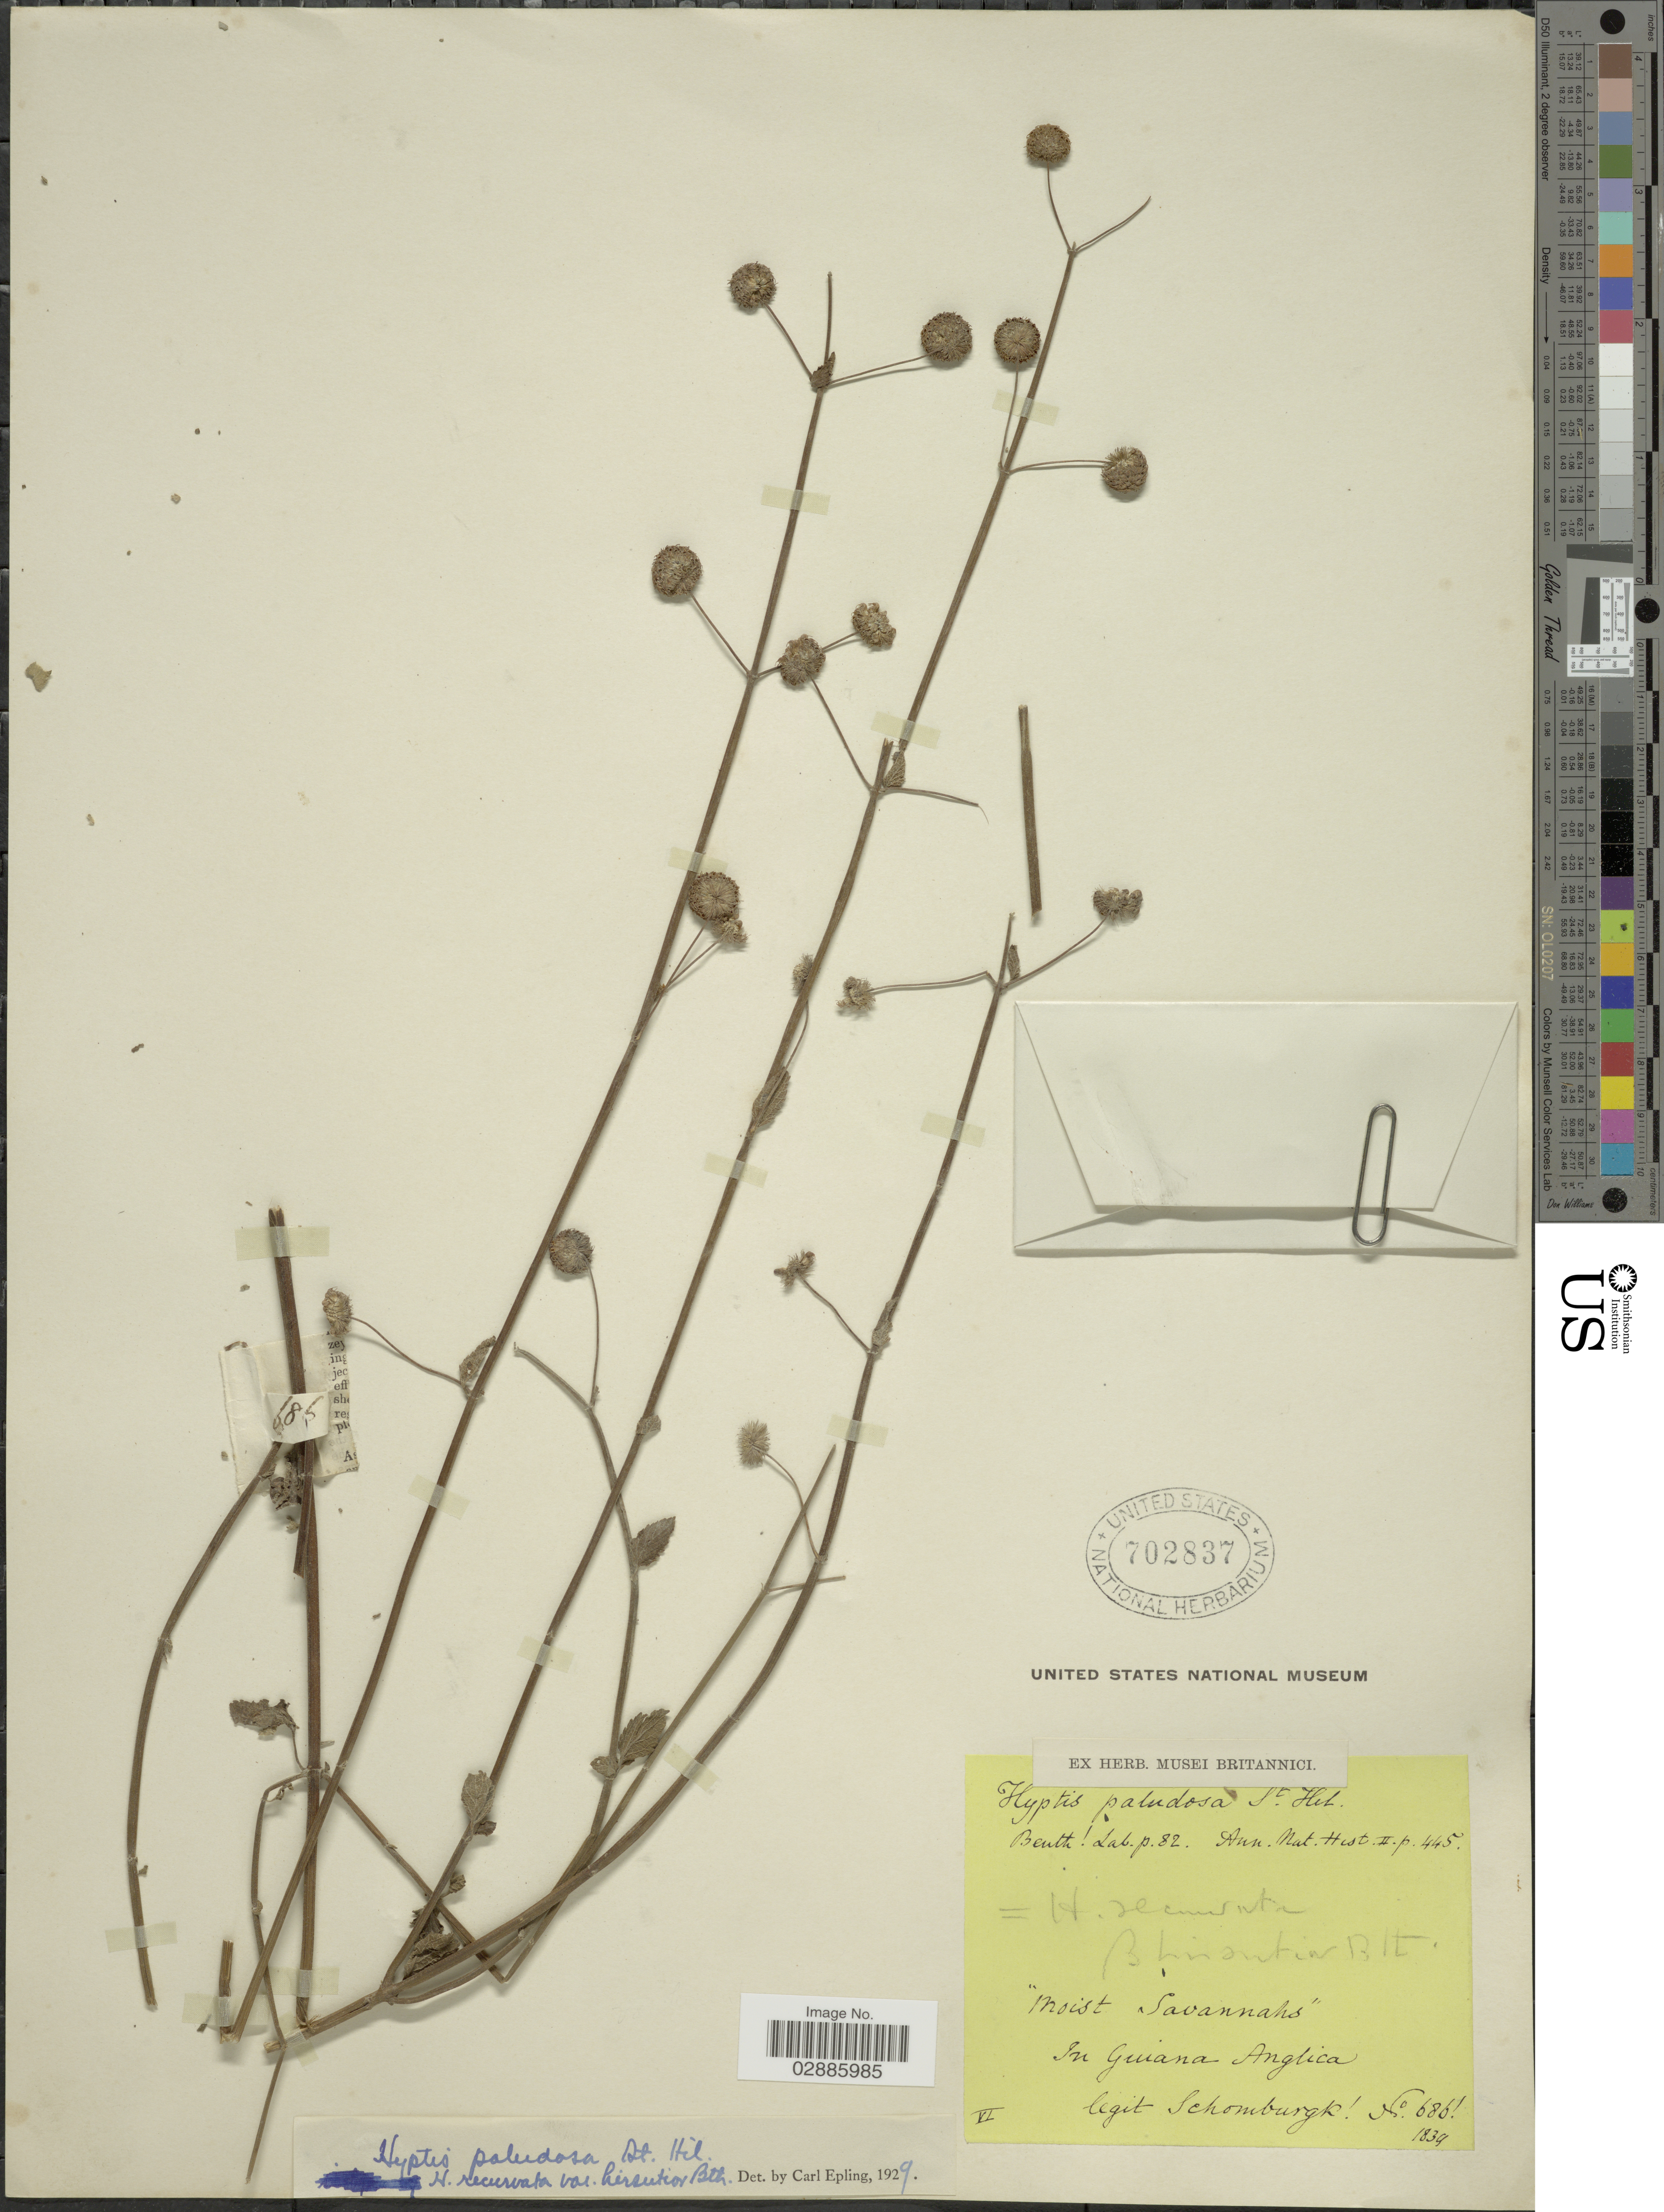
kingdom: Plantae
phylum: Tracheophyta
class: Magnoliopsida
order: Lamiales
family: Lamiaceae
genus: Hyptis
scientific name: Hyptis paludosa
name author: A. St.-Hil. ex Benth.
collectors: -- Schomburgk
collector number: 686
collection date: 1839-04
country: Guyana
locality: In Guiana Anglica.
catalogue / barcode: US 702837